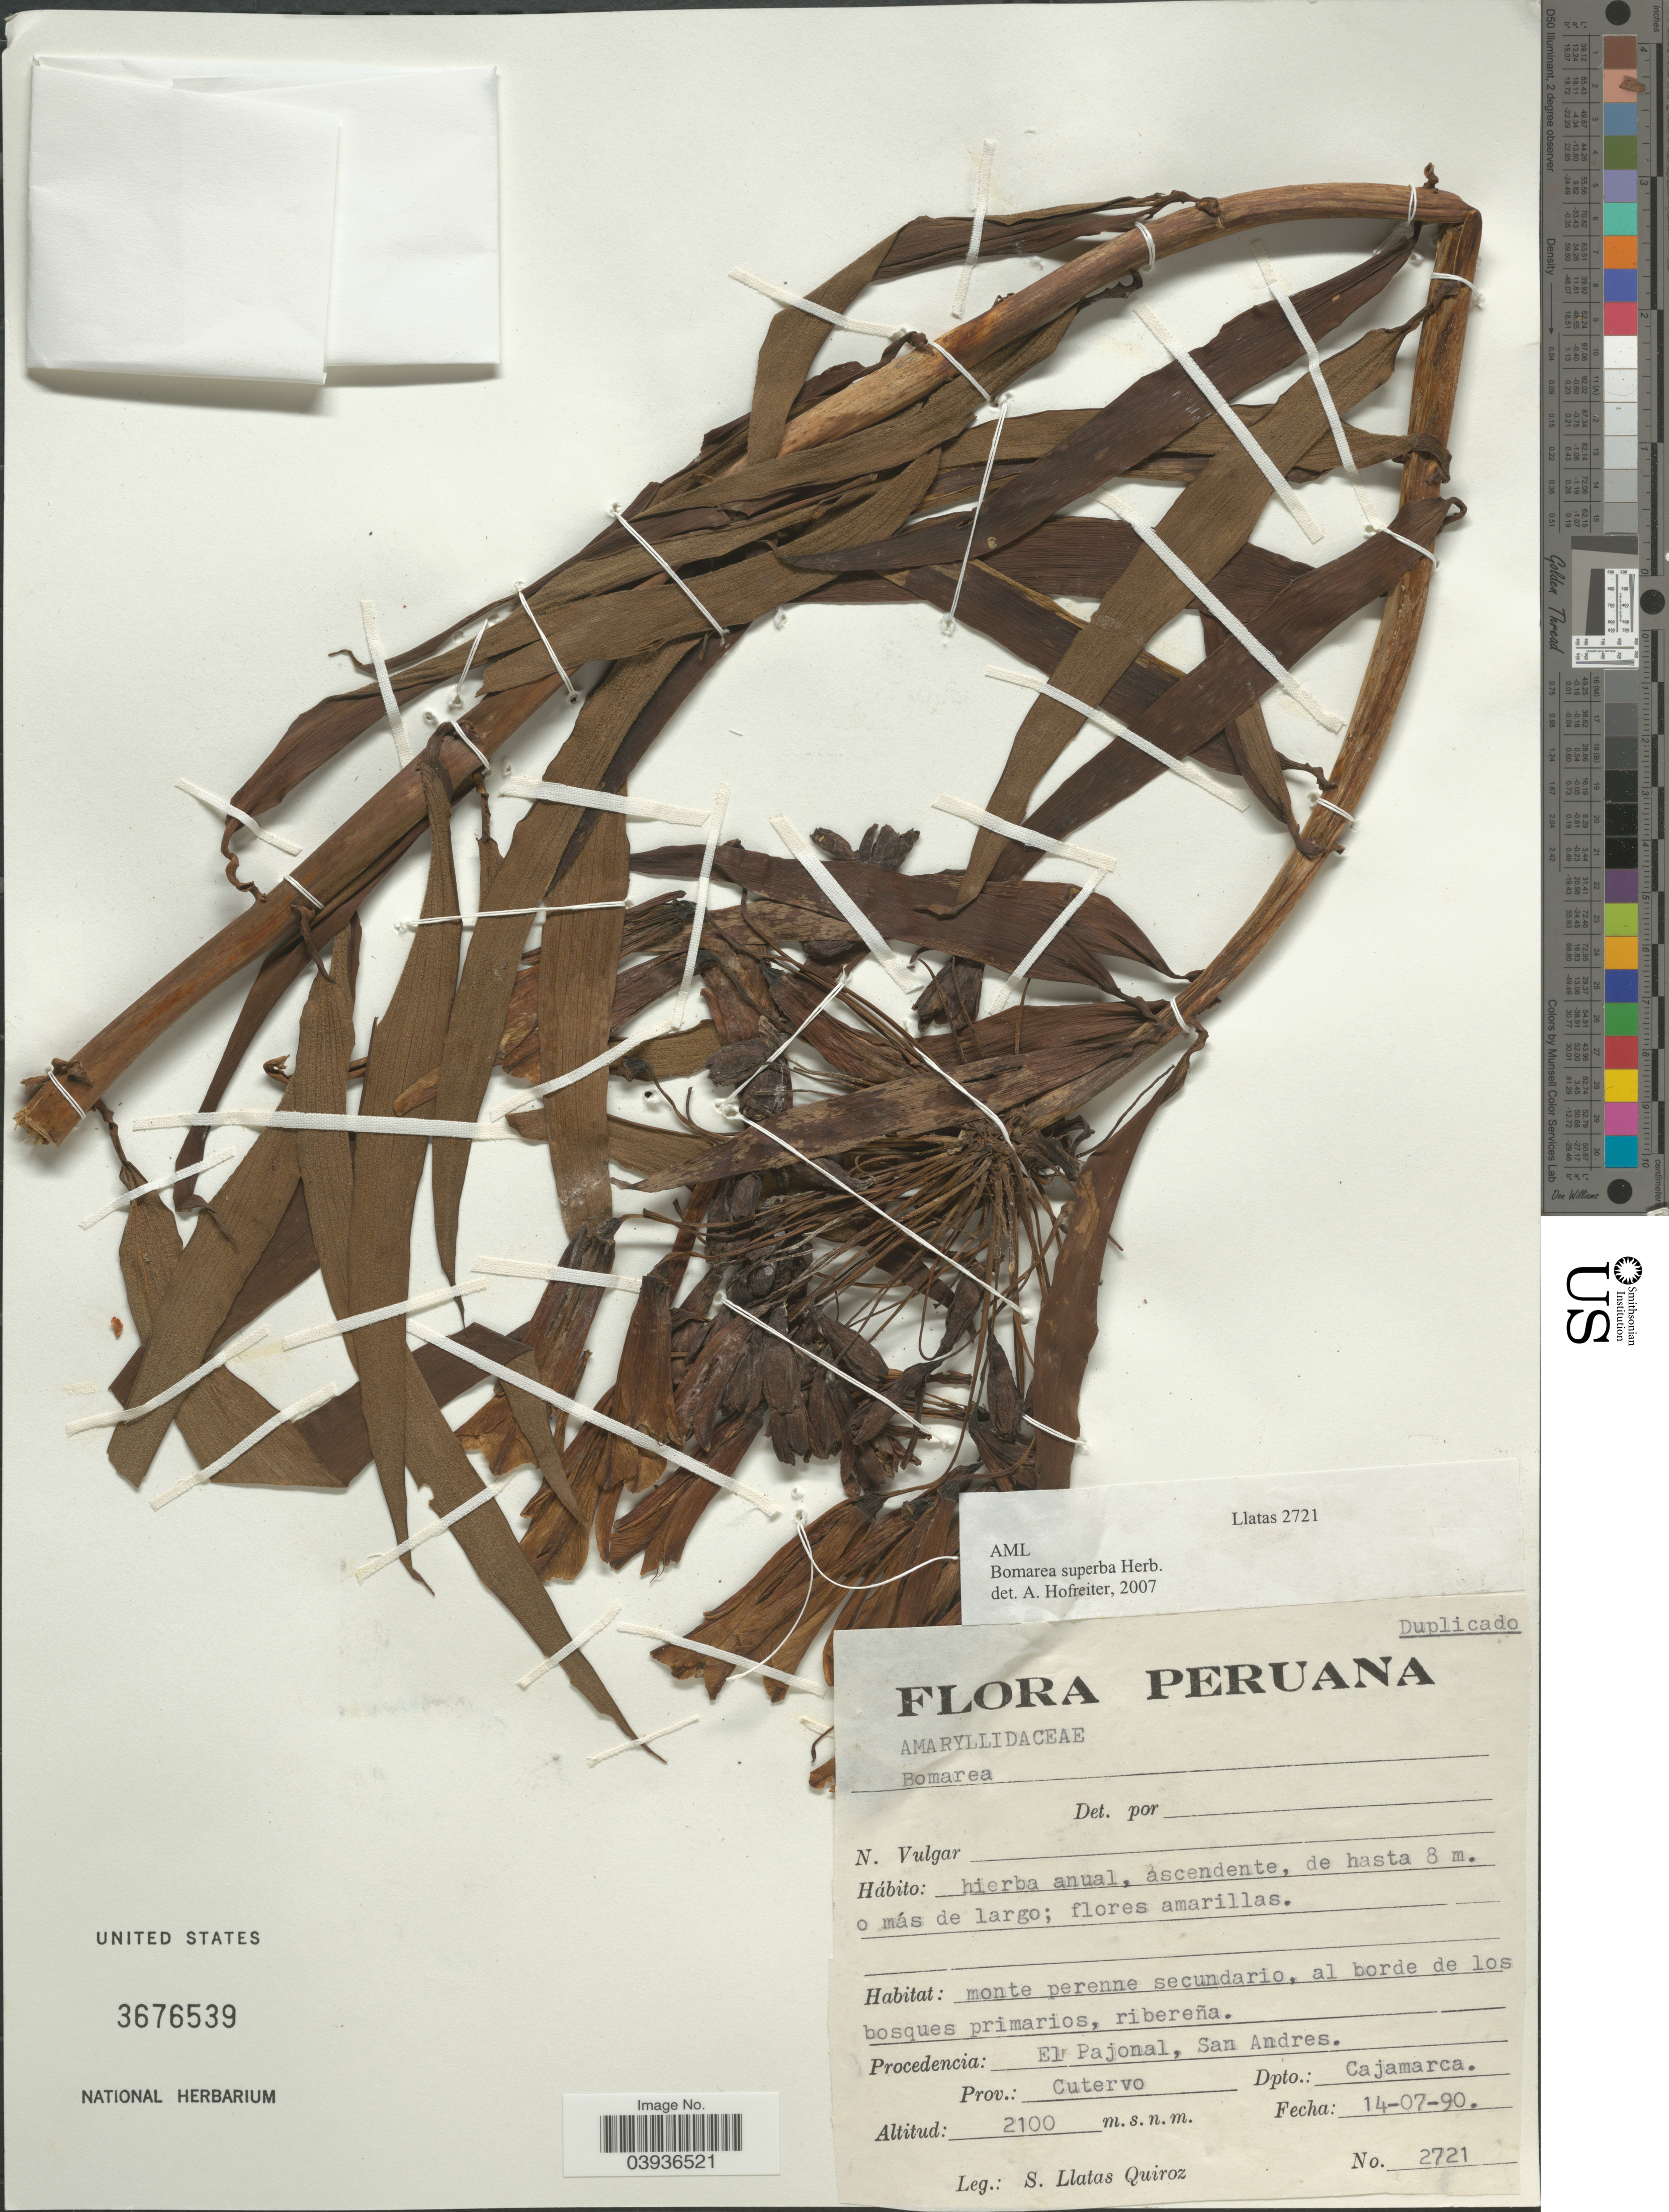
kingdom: Plantae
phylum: Tracheophyta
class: Liliopsida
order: Liliales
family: Alstroemeriaceae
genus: Bomarea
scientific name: Bomarea superba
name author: Herbert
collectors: S. Llatas Quiroz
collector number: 2721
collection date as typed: Transcribed d/m/y: 14/7/90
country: Peru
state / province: Cajamarca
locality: El Pajonal, San Andres. Prov. Cutervo. Dpto. Cajamarca.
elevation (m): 2100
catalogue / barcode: US 3676539